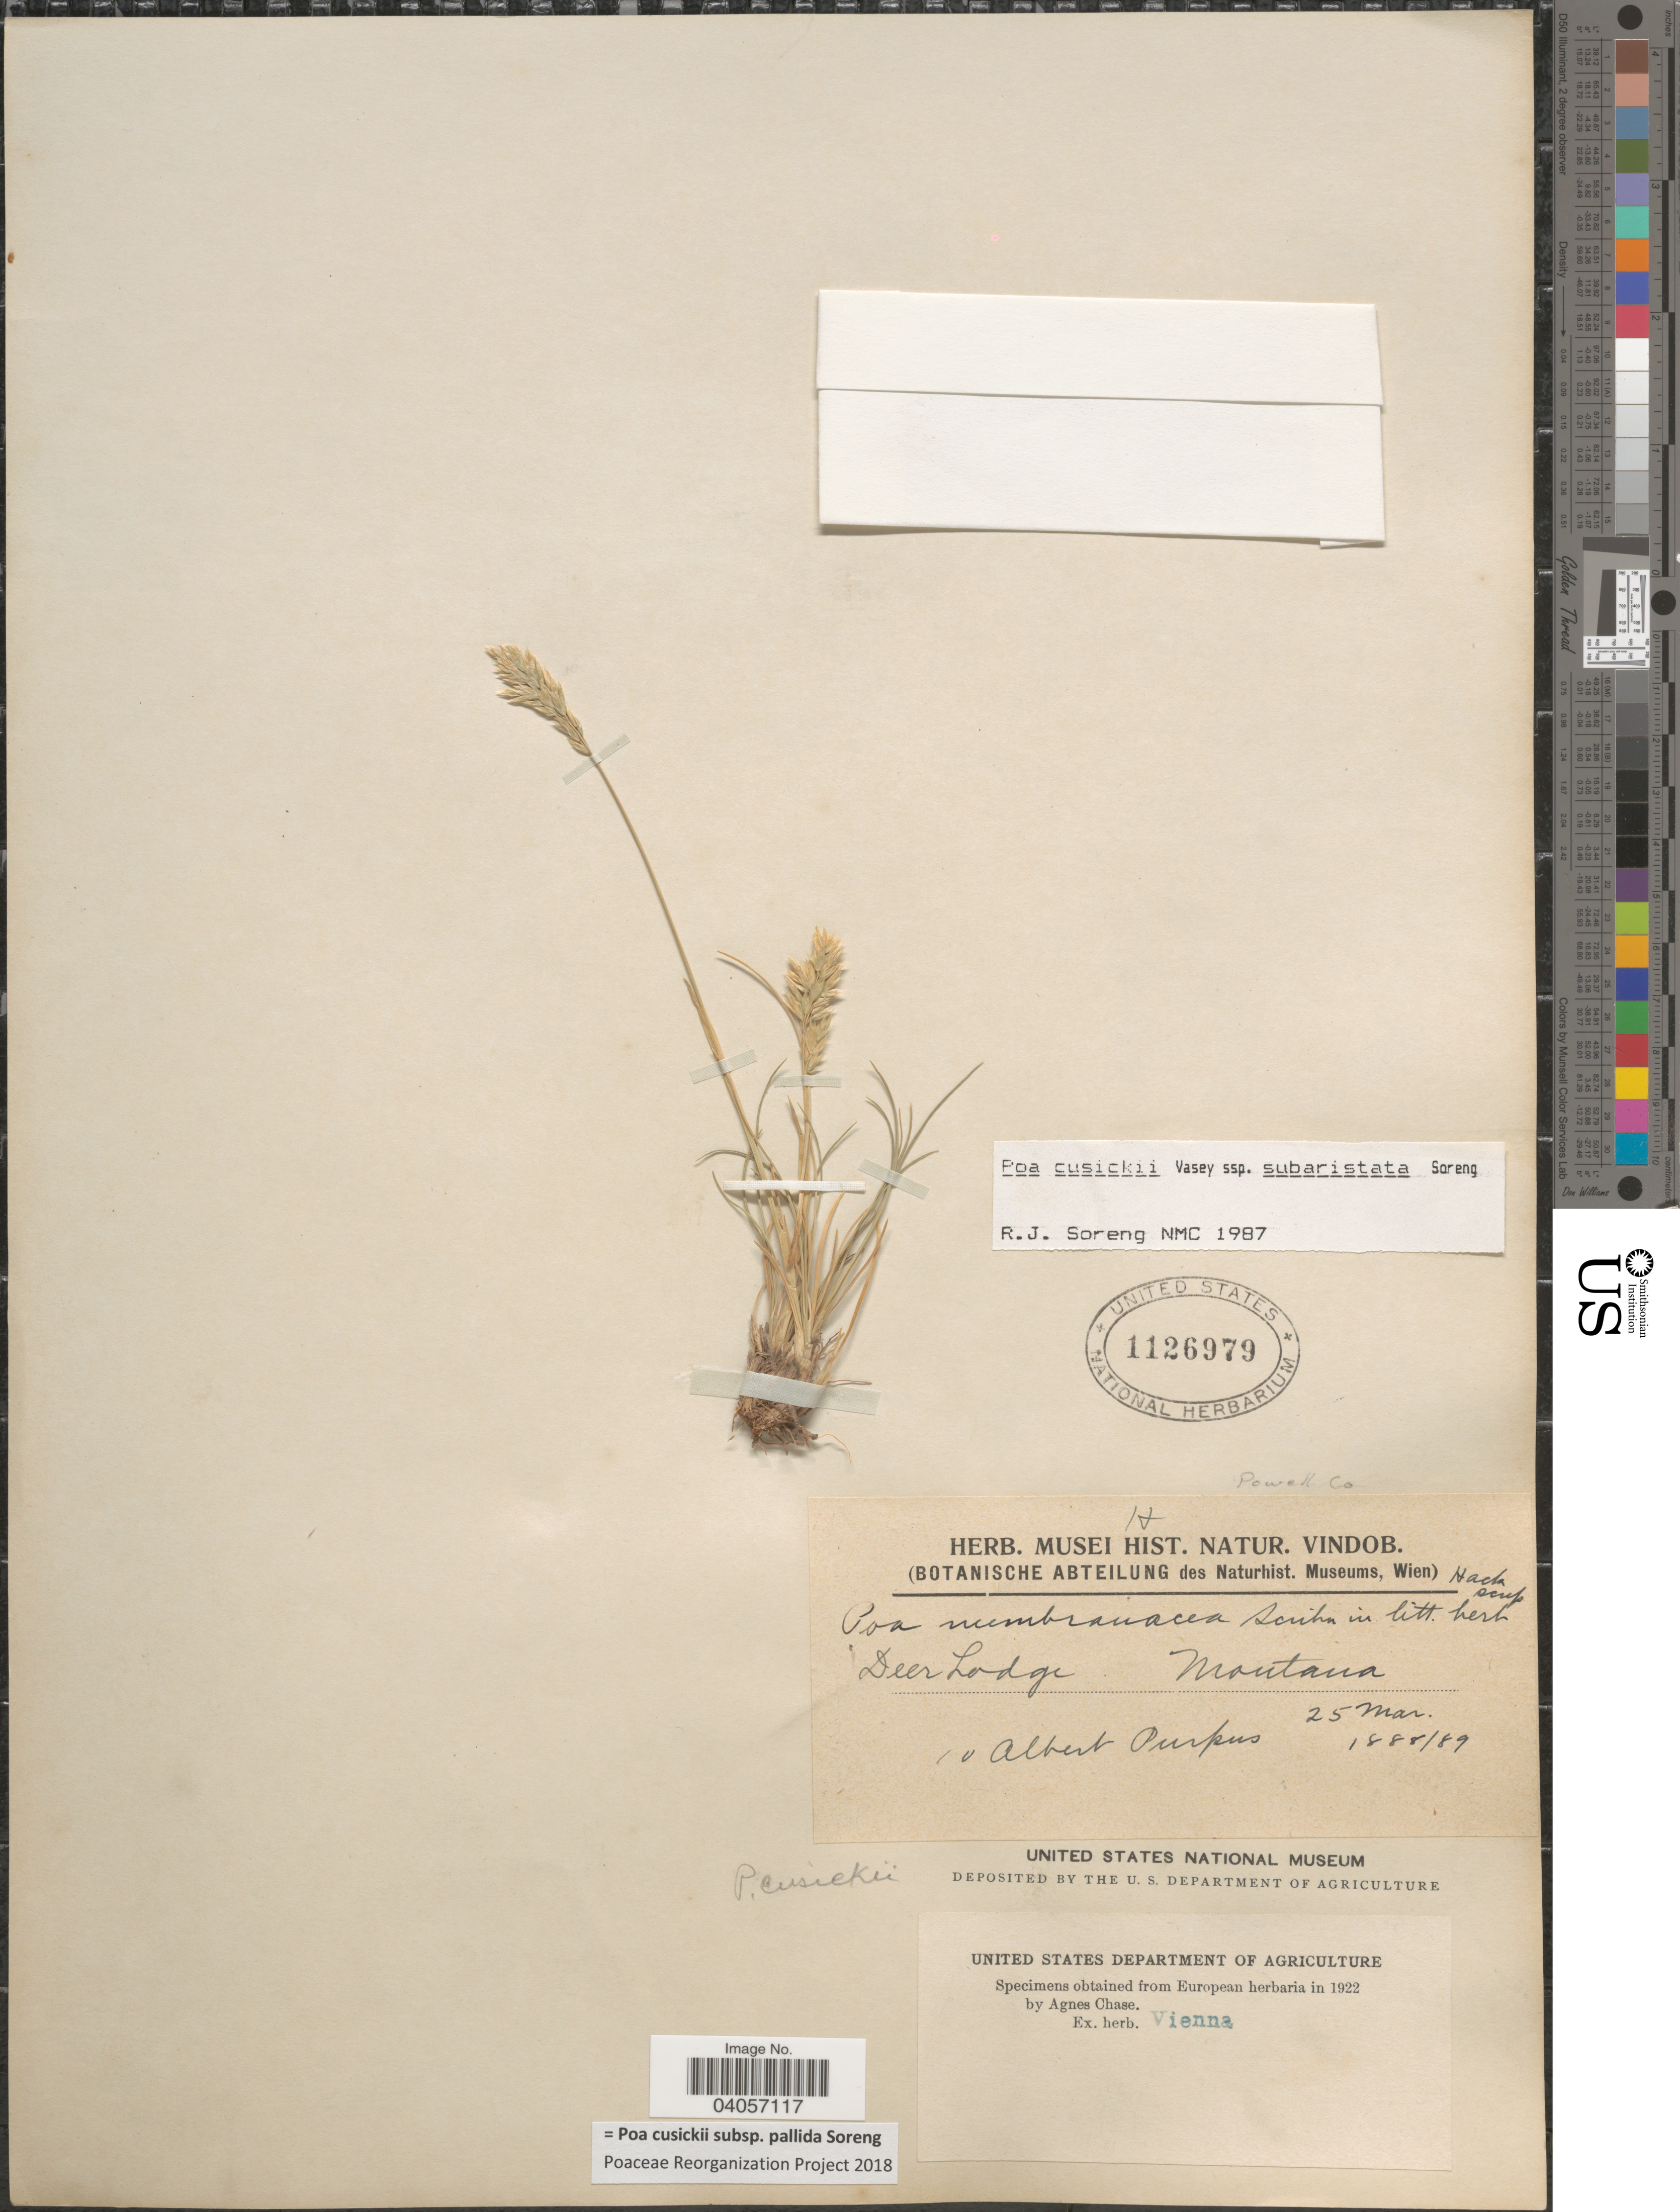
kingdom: Plantae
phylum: Tracheophyta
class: Liliopsida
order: Poales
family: Poaceae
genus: Poa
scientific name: Poa cusickii subsp. pallida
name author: Soreng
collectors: A. Purpus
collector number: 10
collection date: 1888-03-25/1889-03-25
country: United States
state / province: Montana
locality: Powell Co. Deer Lodge.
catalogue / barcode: US 1126979